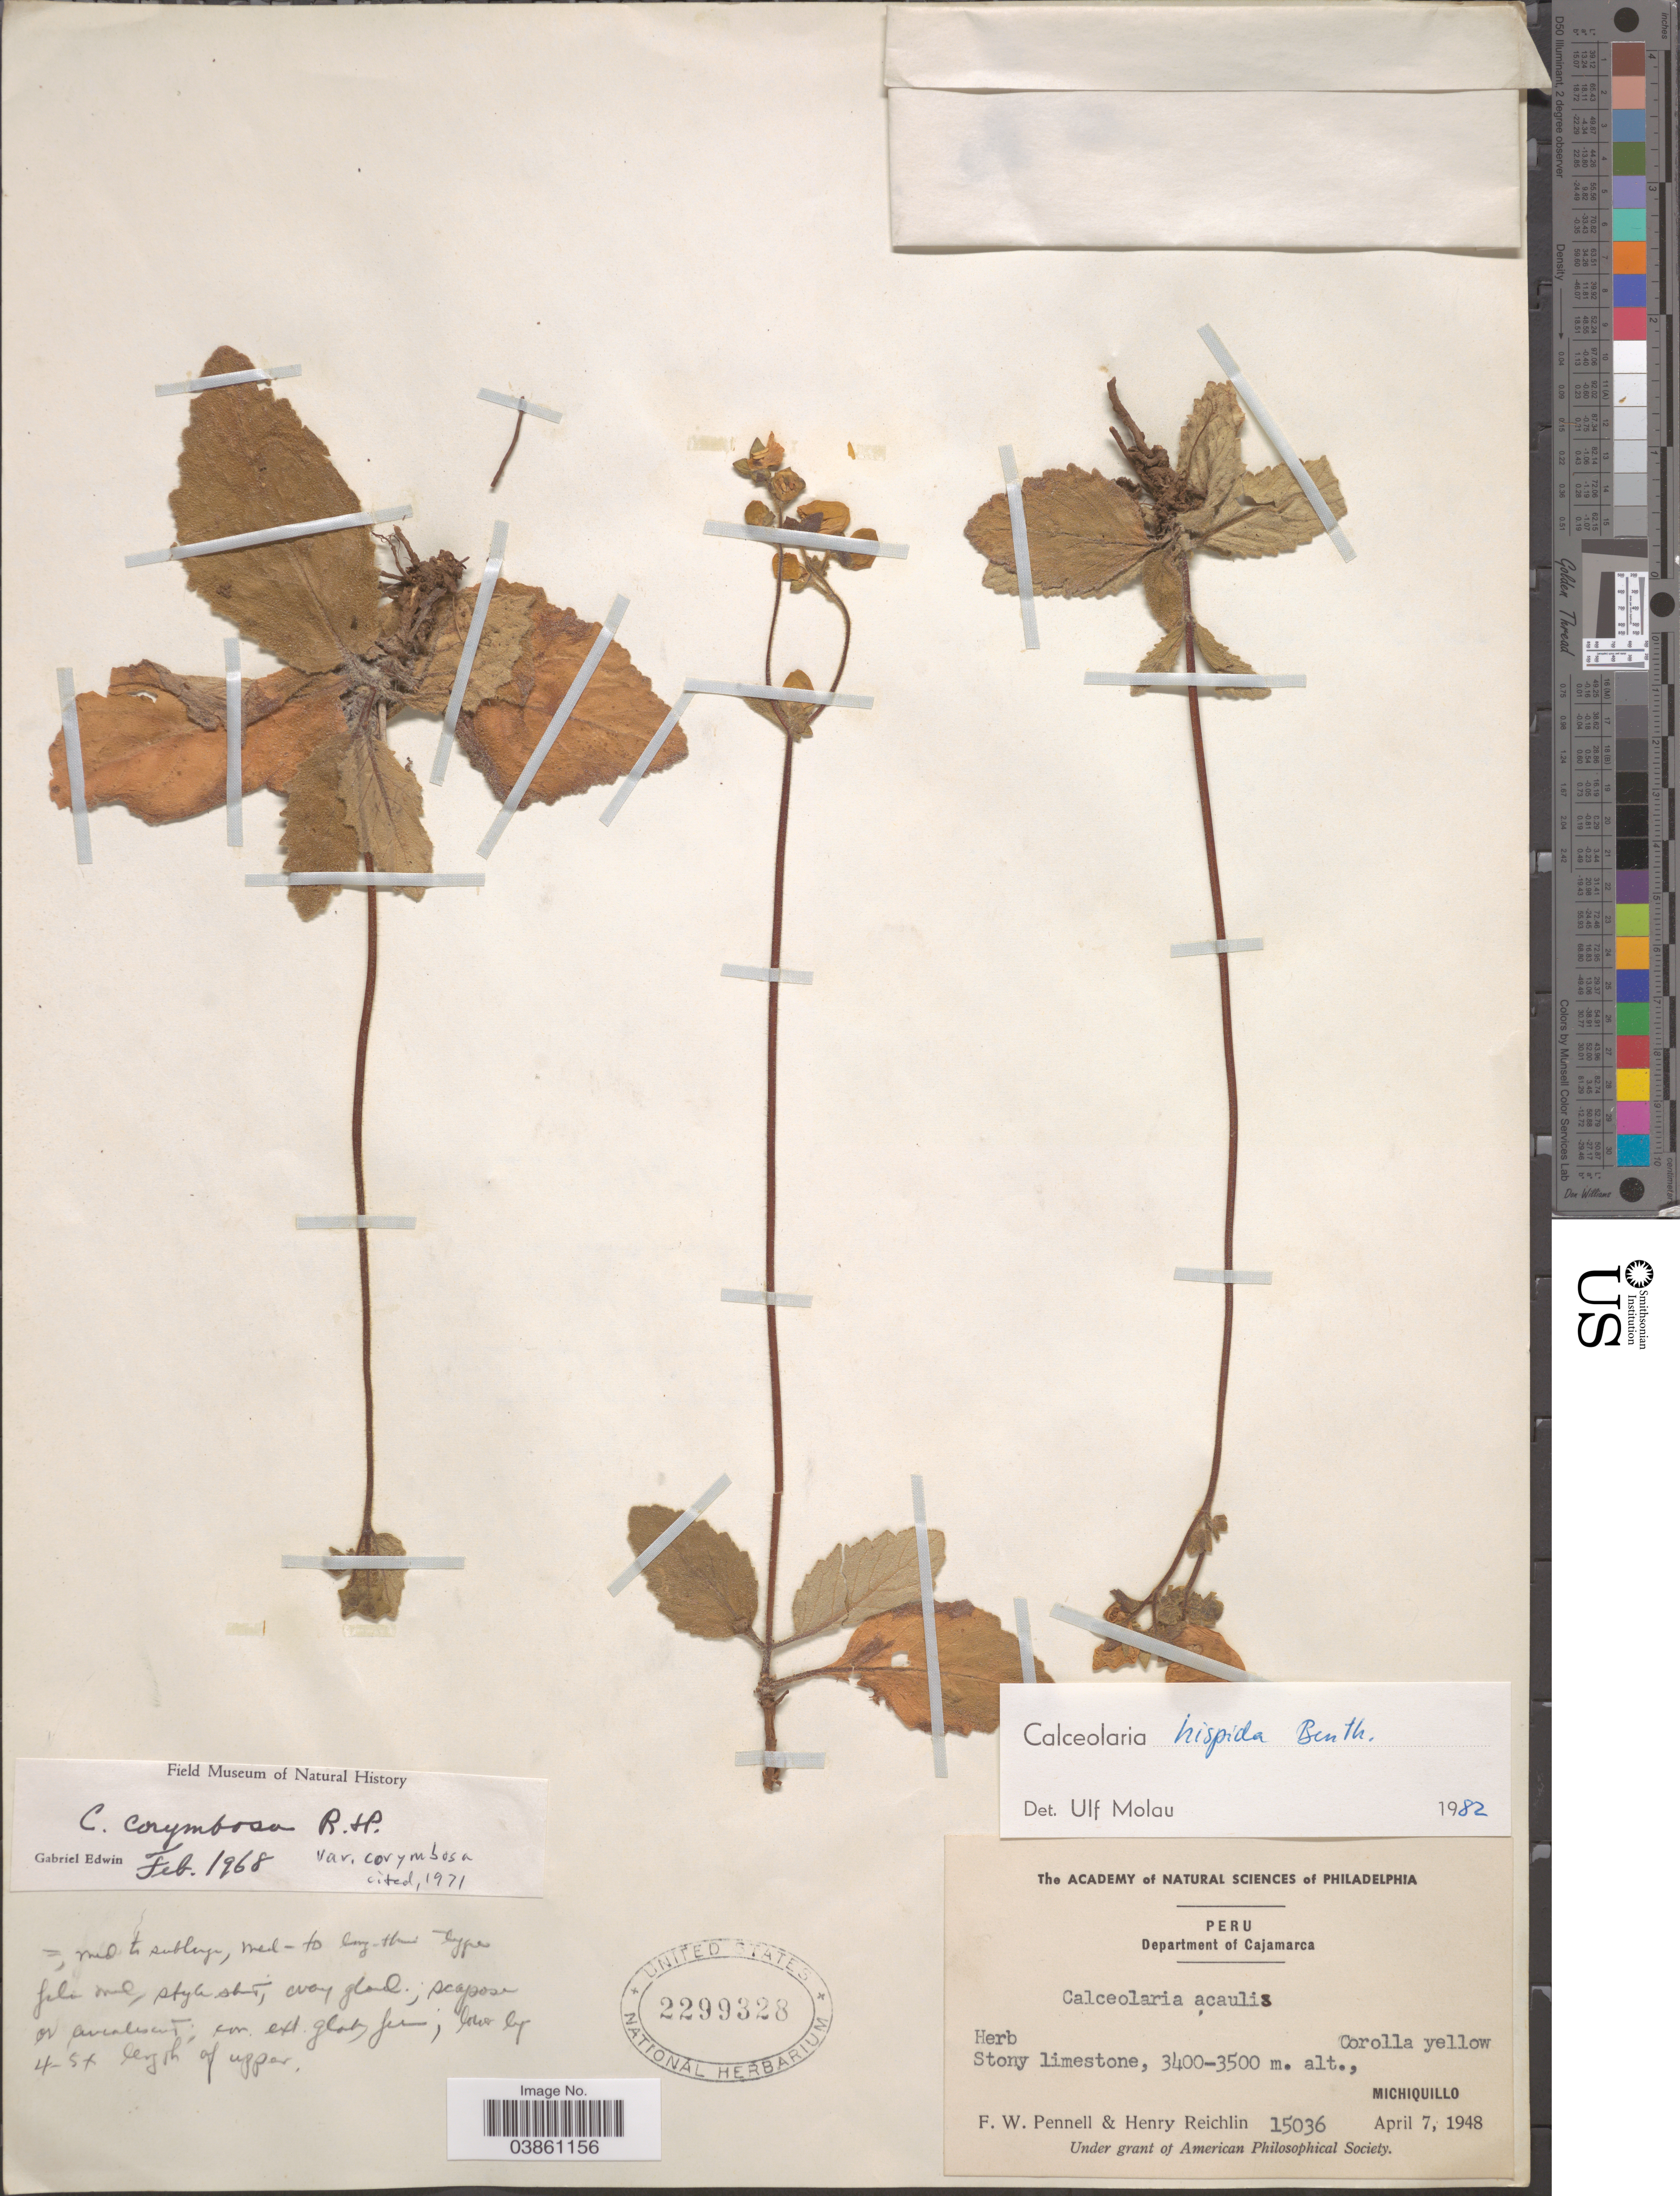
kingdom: Plantae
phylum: Tracheophyta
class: Magnoliopsida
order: Lamiales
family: Calceolariaceae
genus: Calceolaria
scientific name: Calceolaria hispida subsp. hispida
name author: Benth.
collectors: F. W. Pennell & H. Reichlin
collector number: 15036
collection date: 1948-04-07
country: Peru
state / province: Cajamarca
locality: Department of Cajamarca. Michiquillo.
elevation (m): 3400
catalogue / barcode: US 2299328